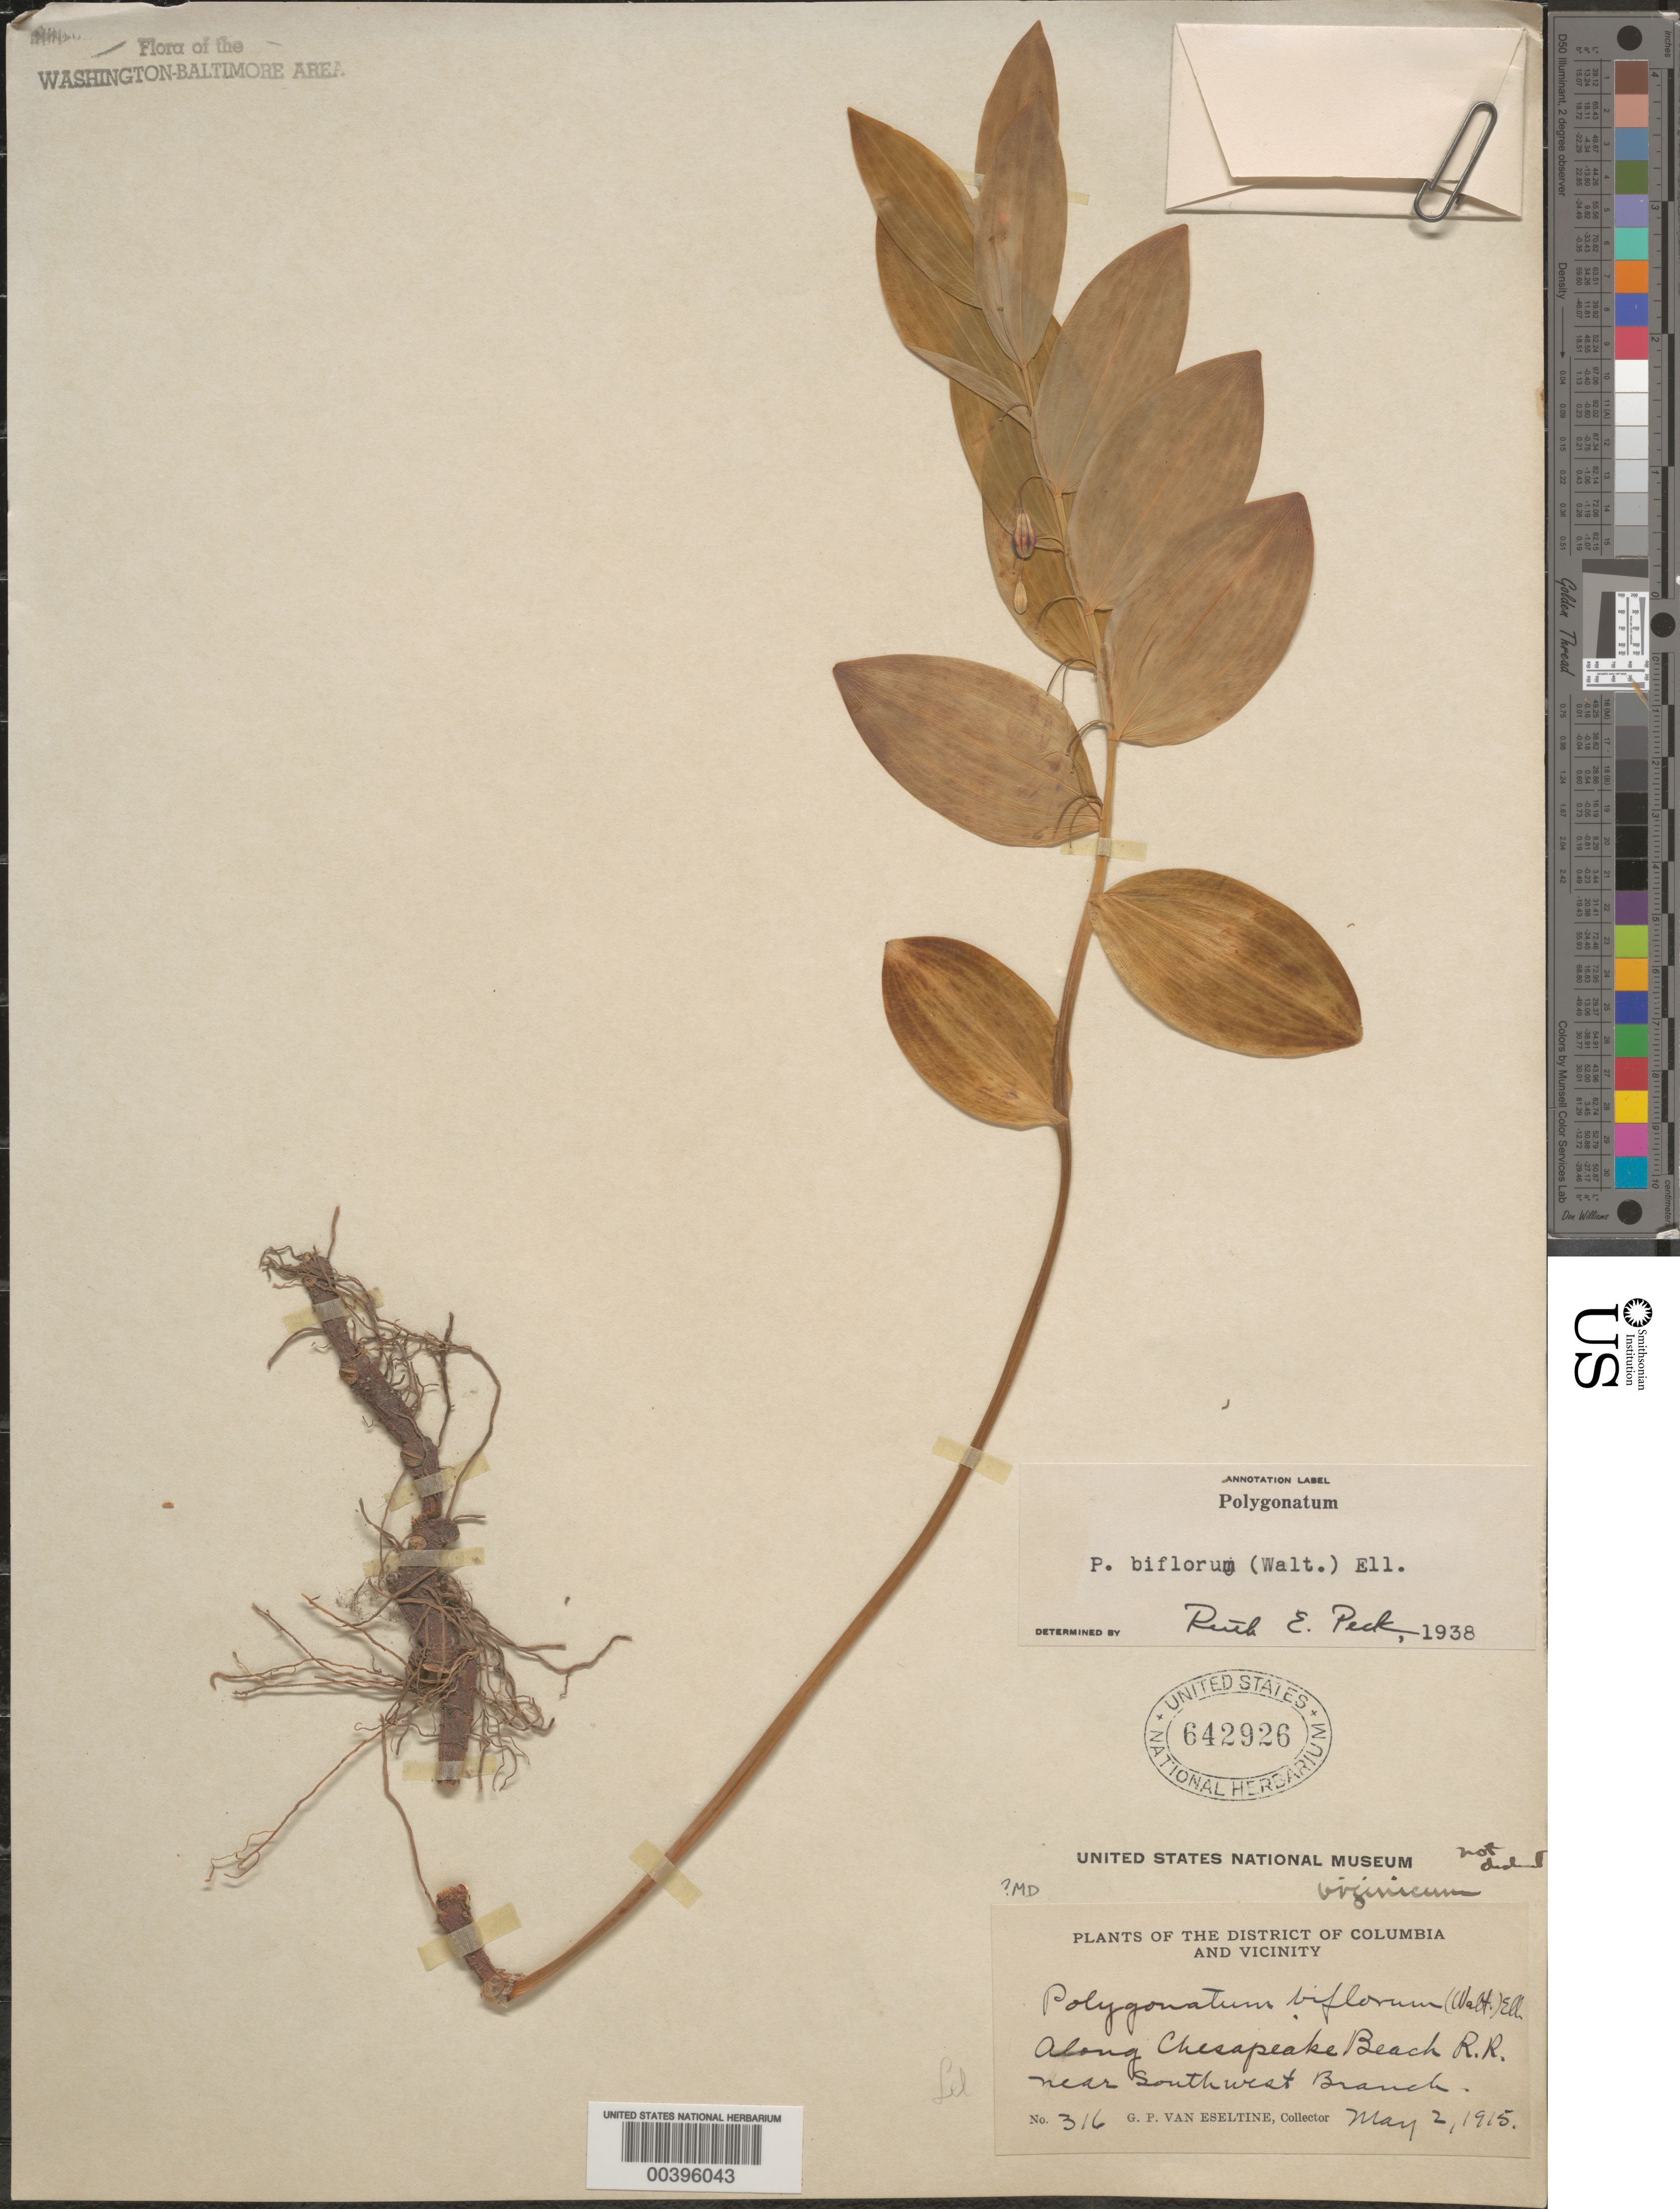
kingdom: Plantae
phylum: Tracheophyta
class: Liliopsida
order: Asparagales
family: Asparagaceae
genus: Polygonatum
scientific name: Polygonatum biflorum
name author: (Walter) Elliott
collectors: G. P. Van Eseltine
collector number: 316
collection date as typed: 02 May 1915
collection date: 1915-05-02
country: United States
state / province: Maryland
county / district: Calvert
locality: Chesapeake Beach Railroad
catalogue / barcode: US 642926